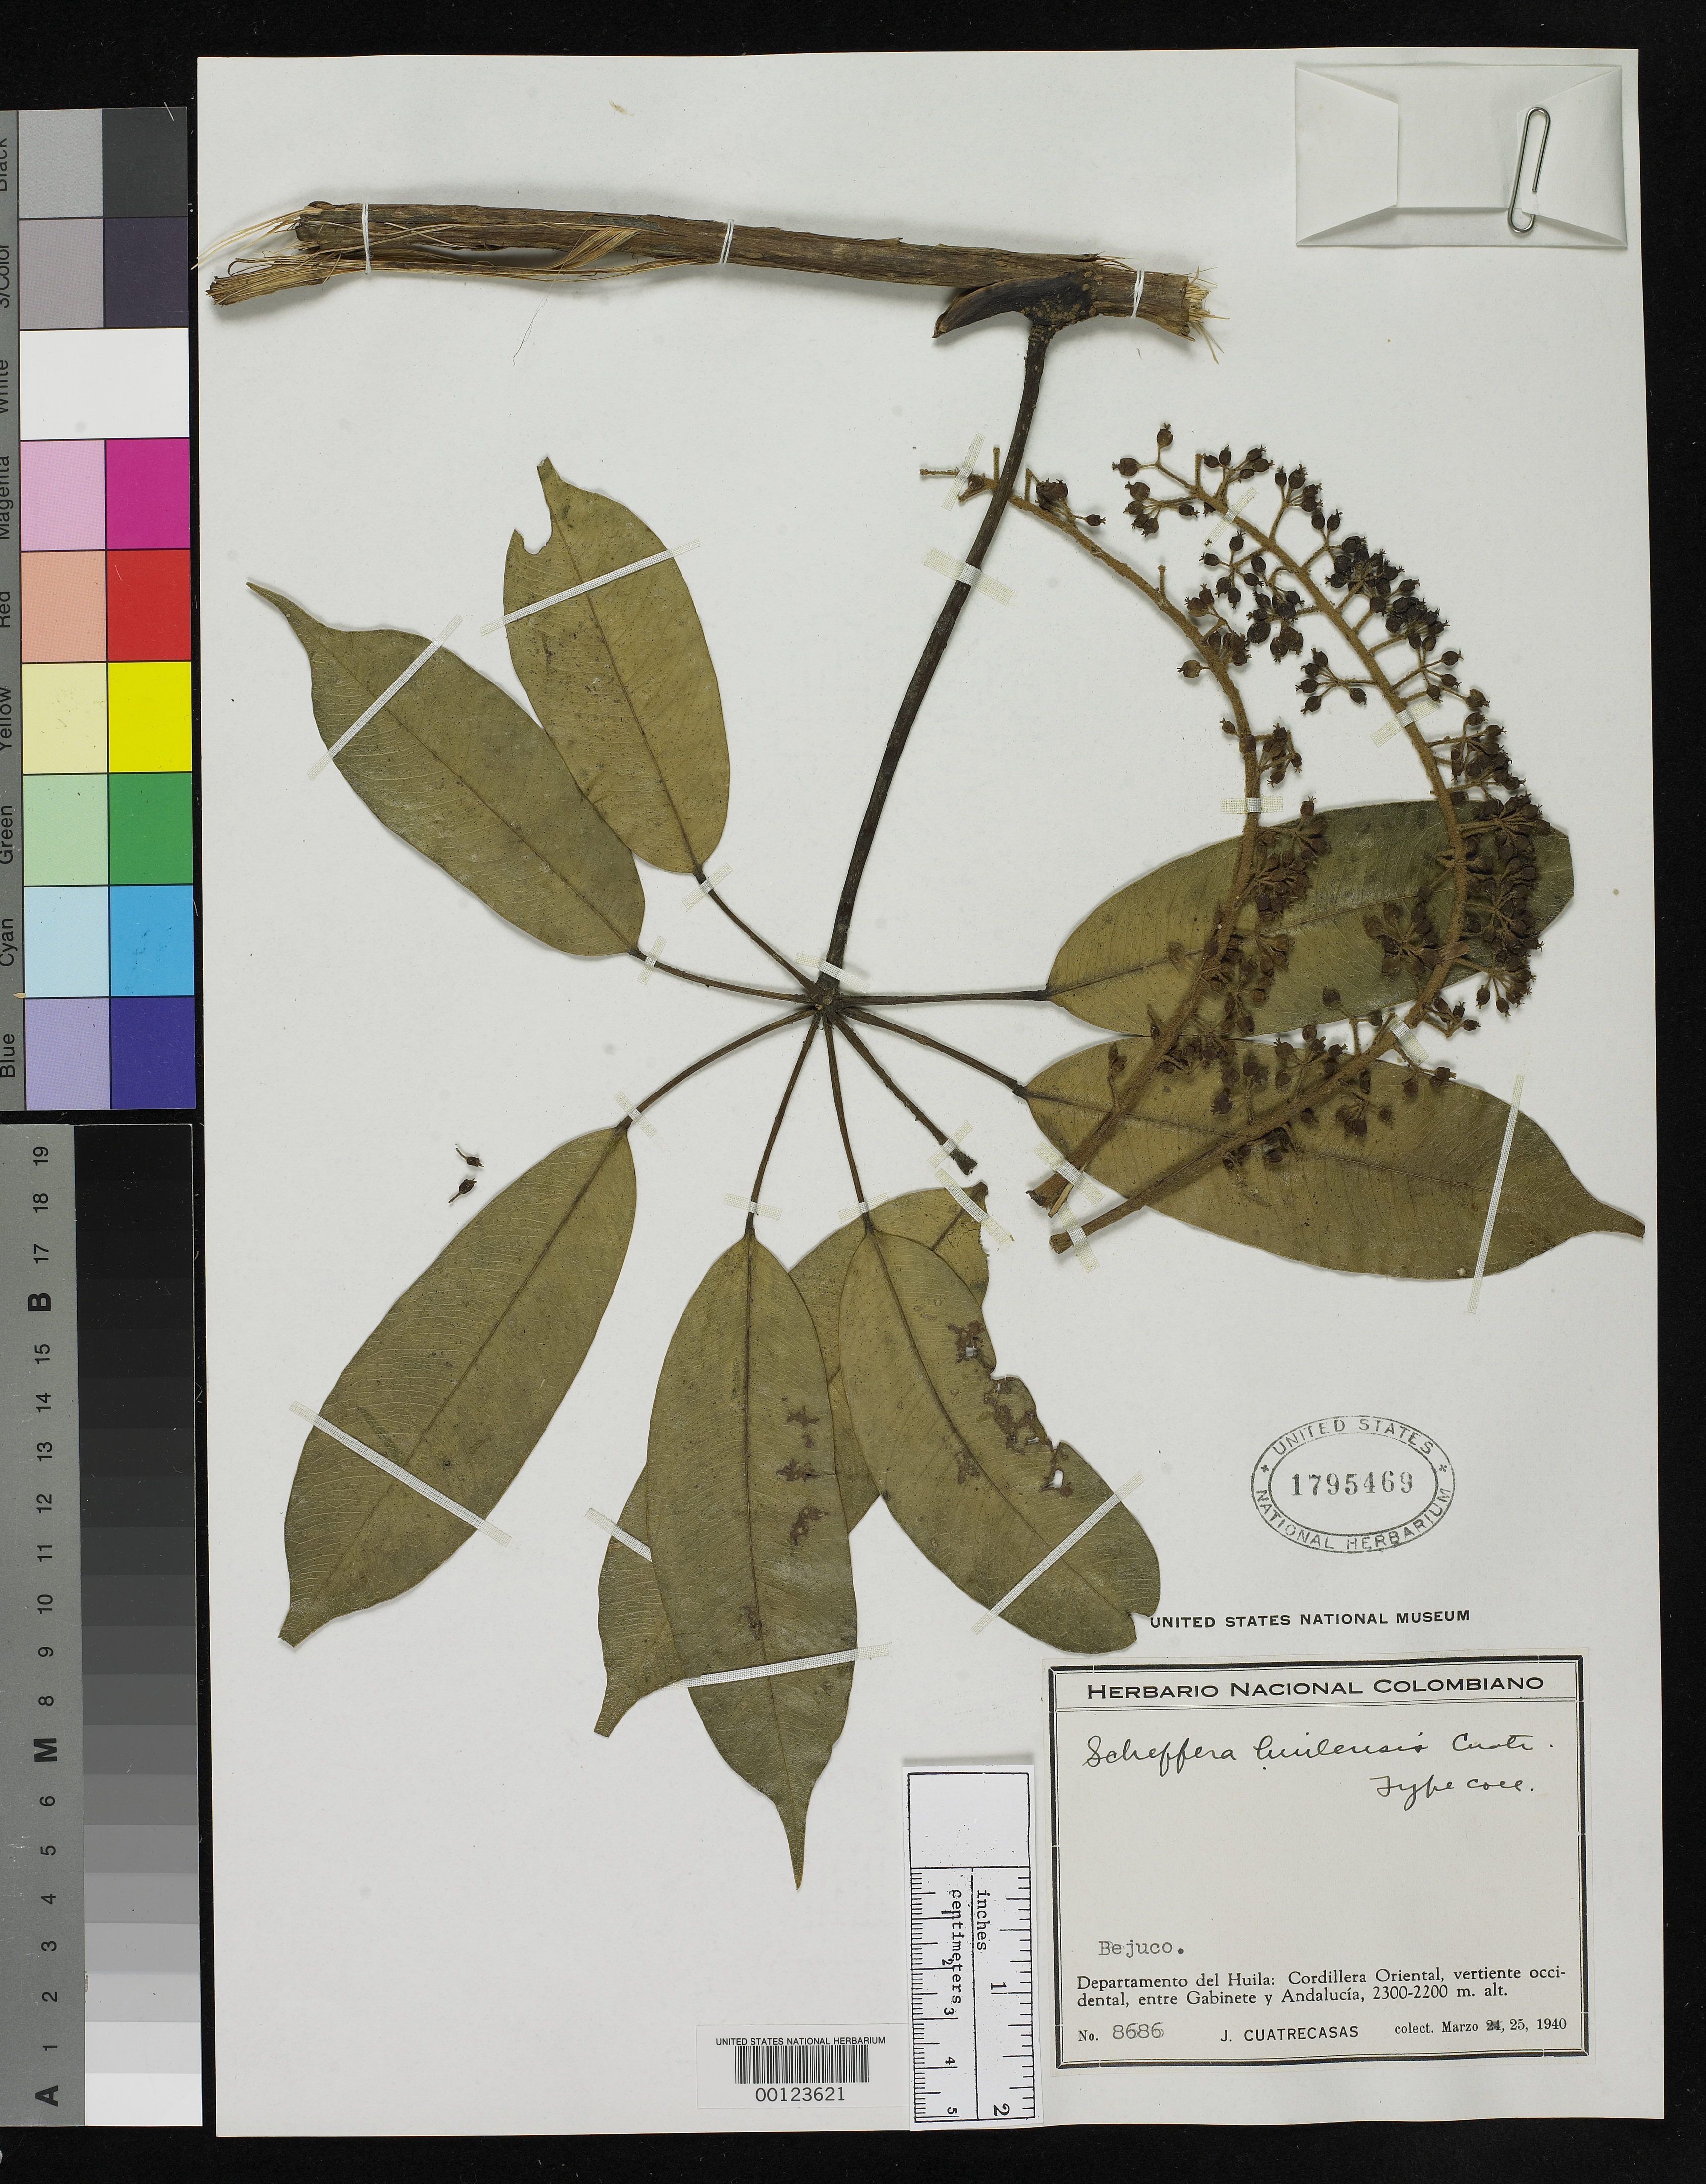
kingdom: Plantae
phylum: Tracheophyta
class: Magnoliopsida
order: Apiales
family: Araliaceae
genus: Schefflera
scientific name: Schefflera huilensis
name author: Cuatrec.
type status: Isotype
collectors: J. Cuatrecasas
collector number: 8686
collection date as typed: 25 Mar 1940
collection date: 1940-03-25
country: Colombia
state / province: Huila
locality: Between Gabinete and Andalucia.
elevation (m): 2200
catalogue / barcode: US 1795469